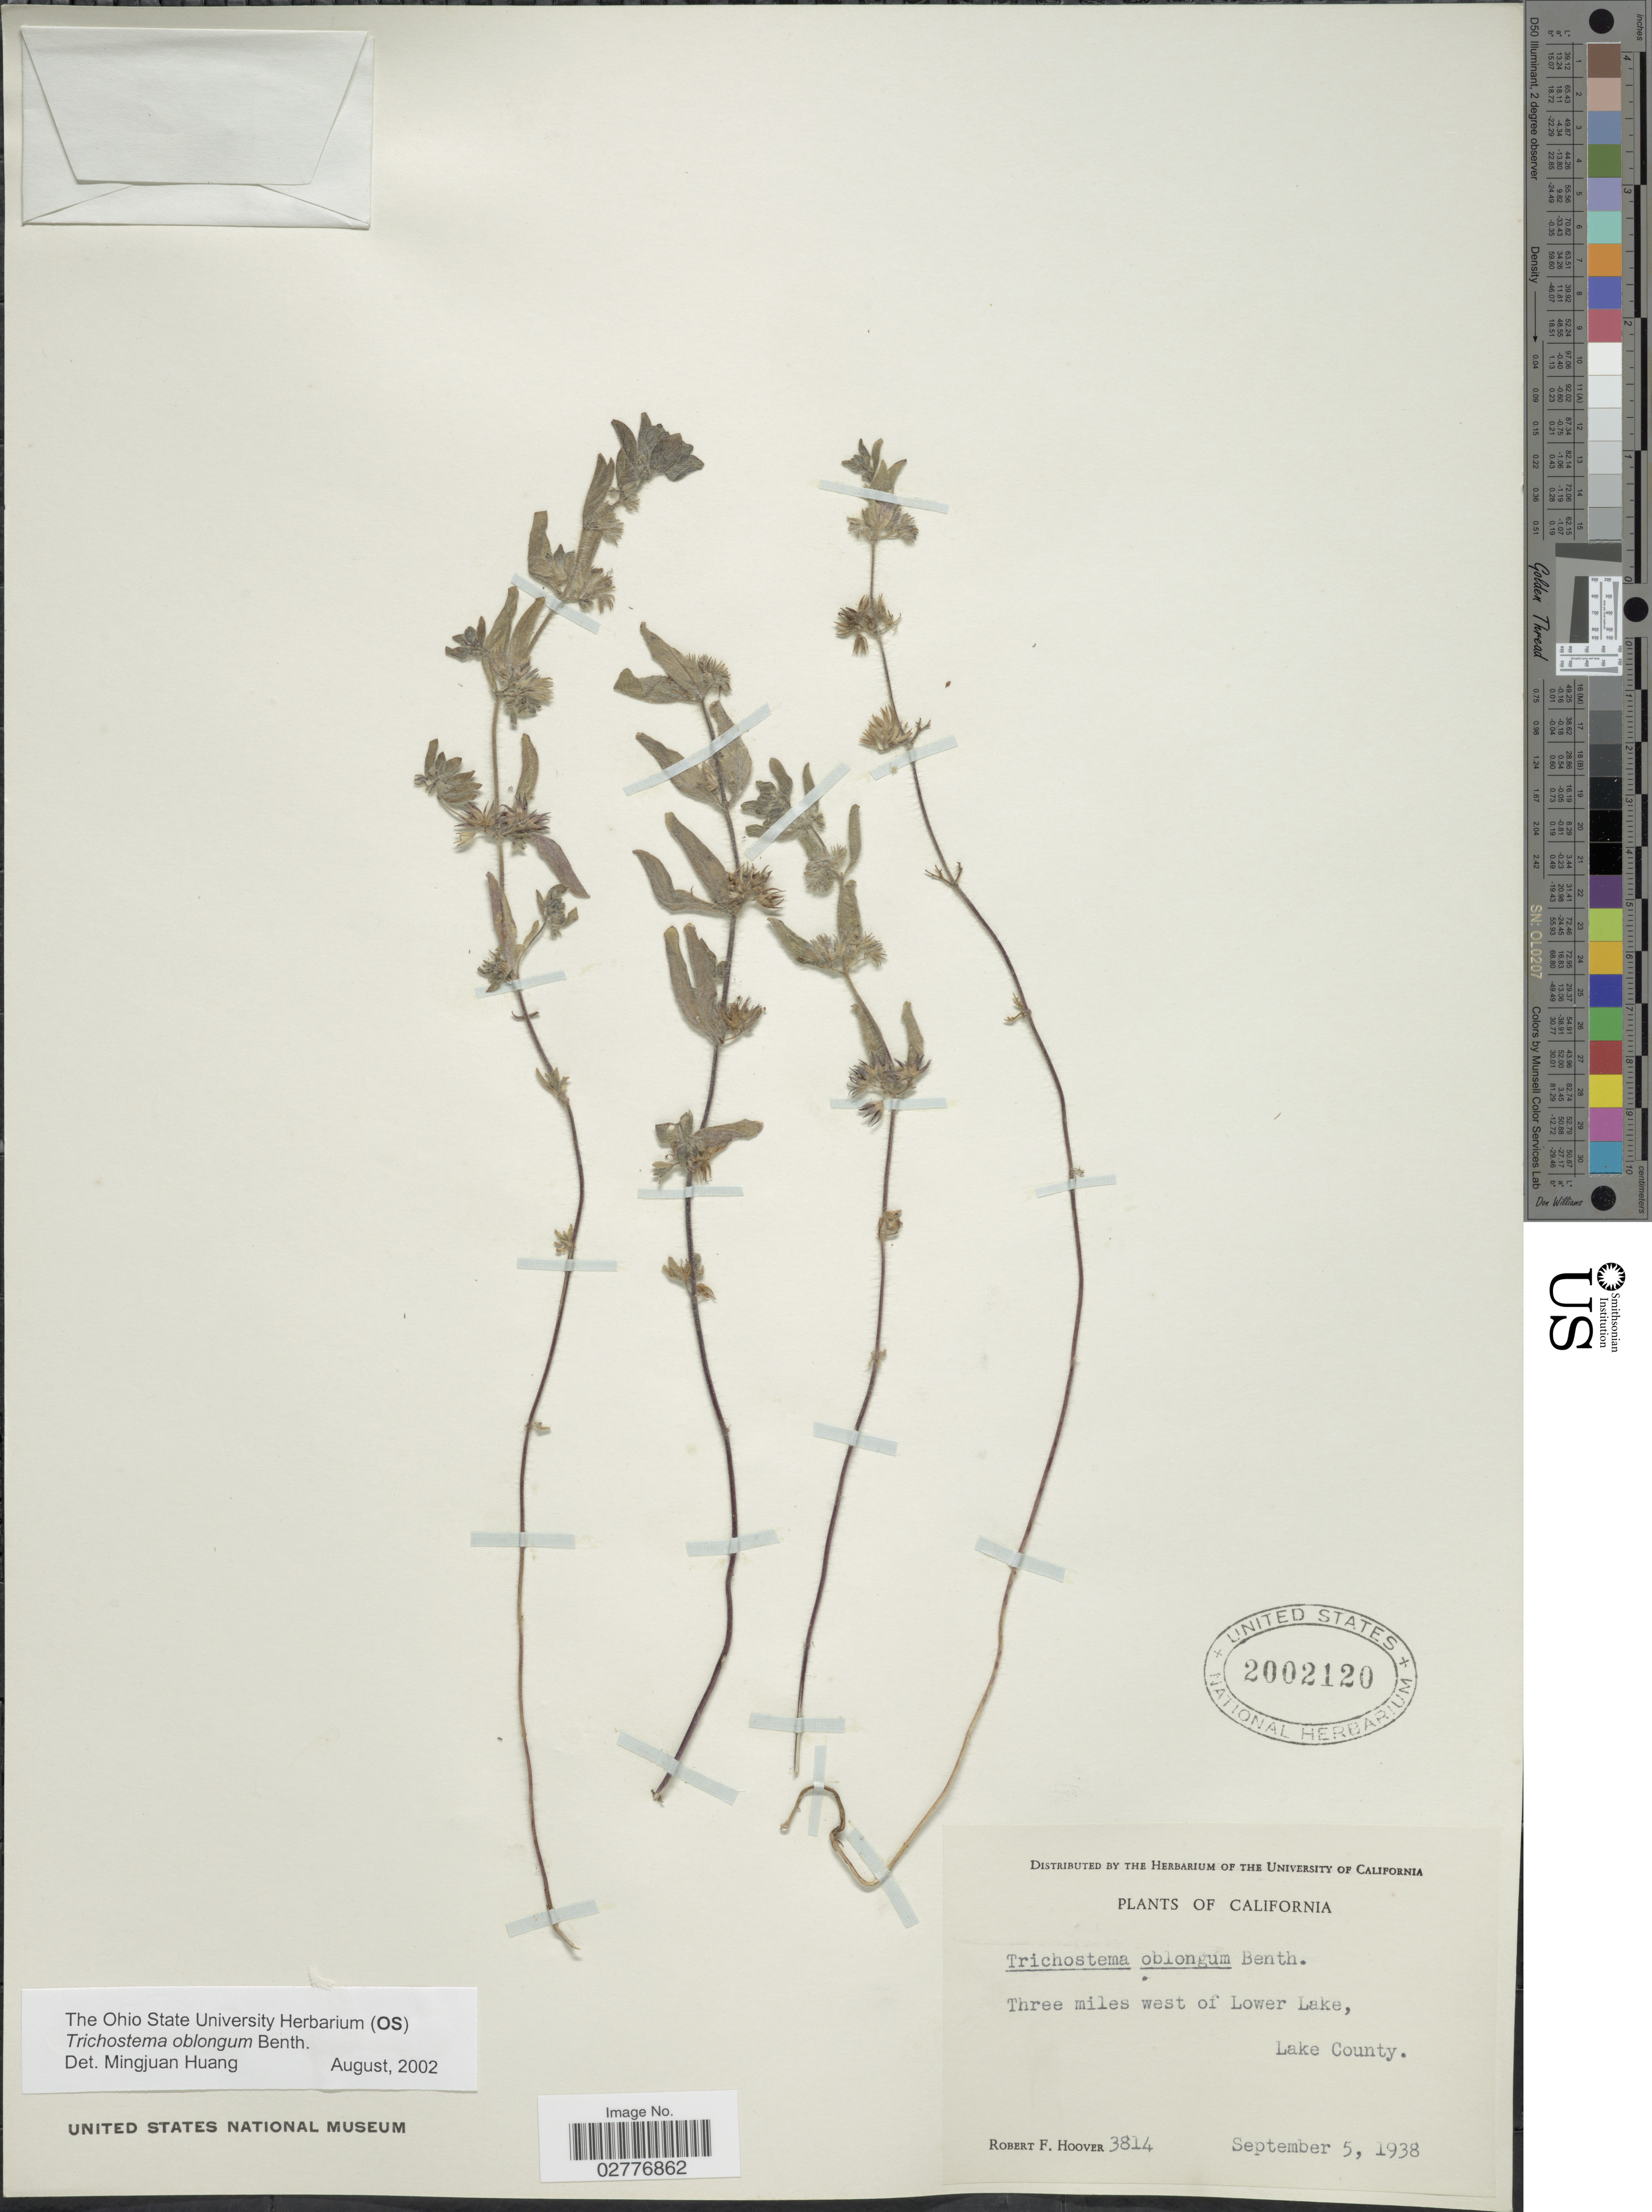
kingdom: Plantae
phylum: Tracheophyta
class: Magnoliopsida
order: Lamiales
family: Lamiaceae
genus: Trichostema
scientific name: Trichostema oblongum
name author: Benth.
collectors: R. F. Hoover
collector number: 3814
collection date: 1938-09-05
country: United States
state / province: California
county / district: Lake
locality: Three miles west of Lower Lake, Lake County.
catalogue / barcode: US 2002120